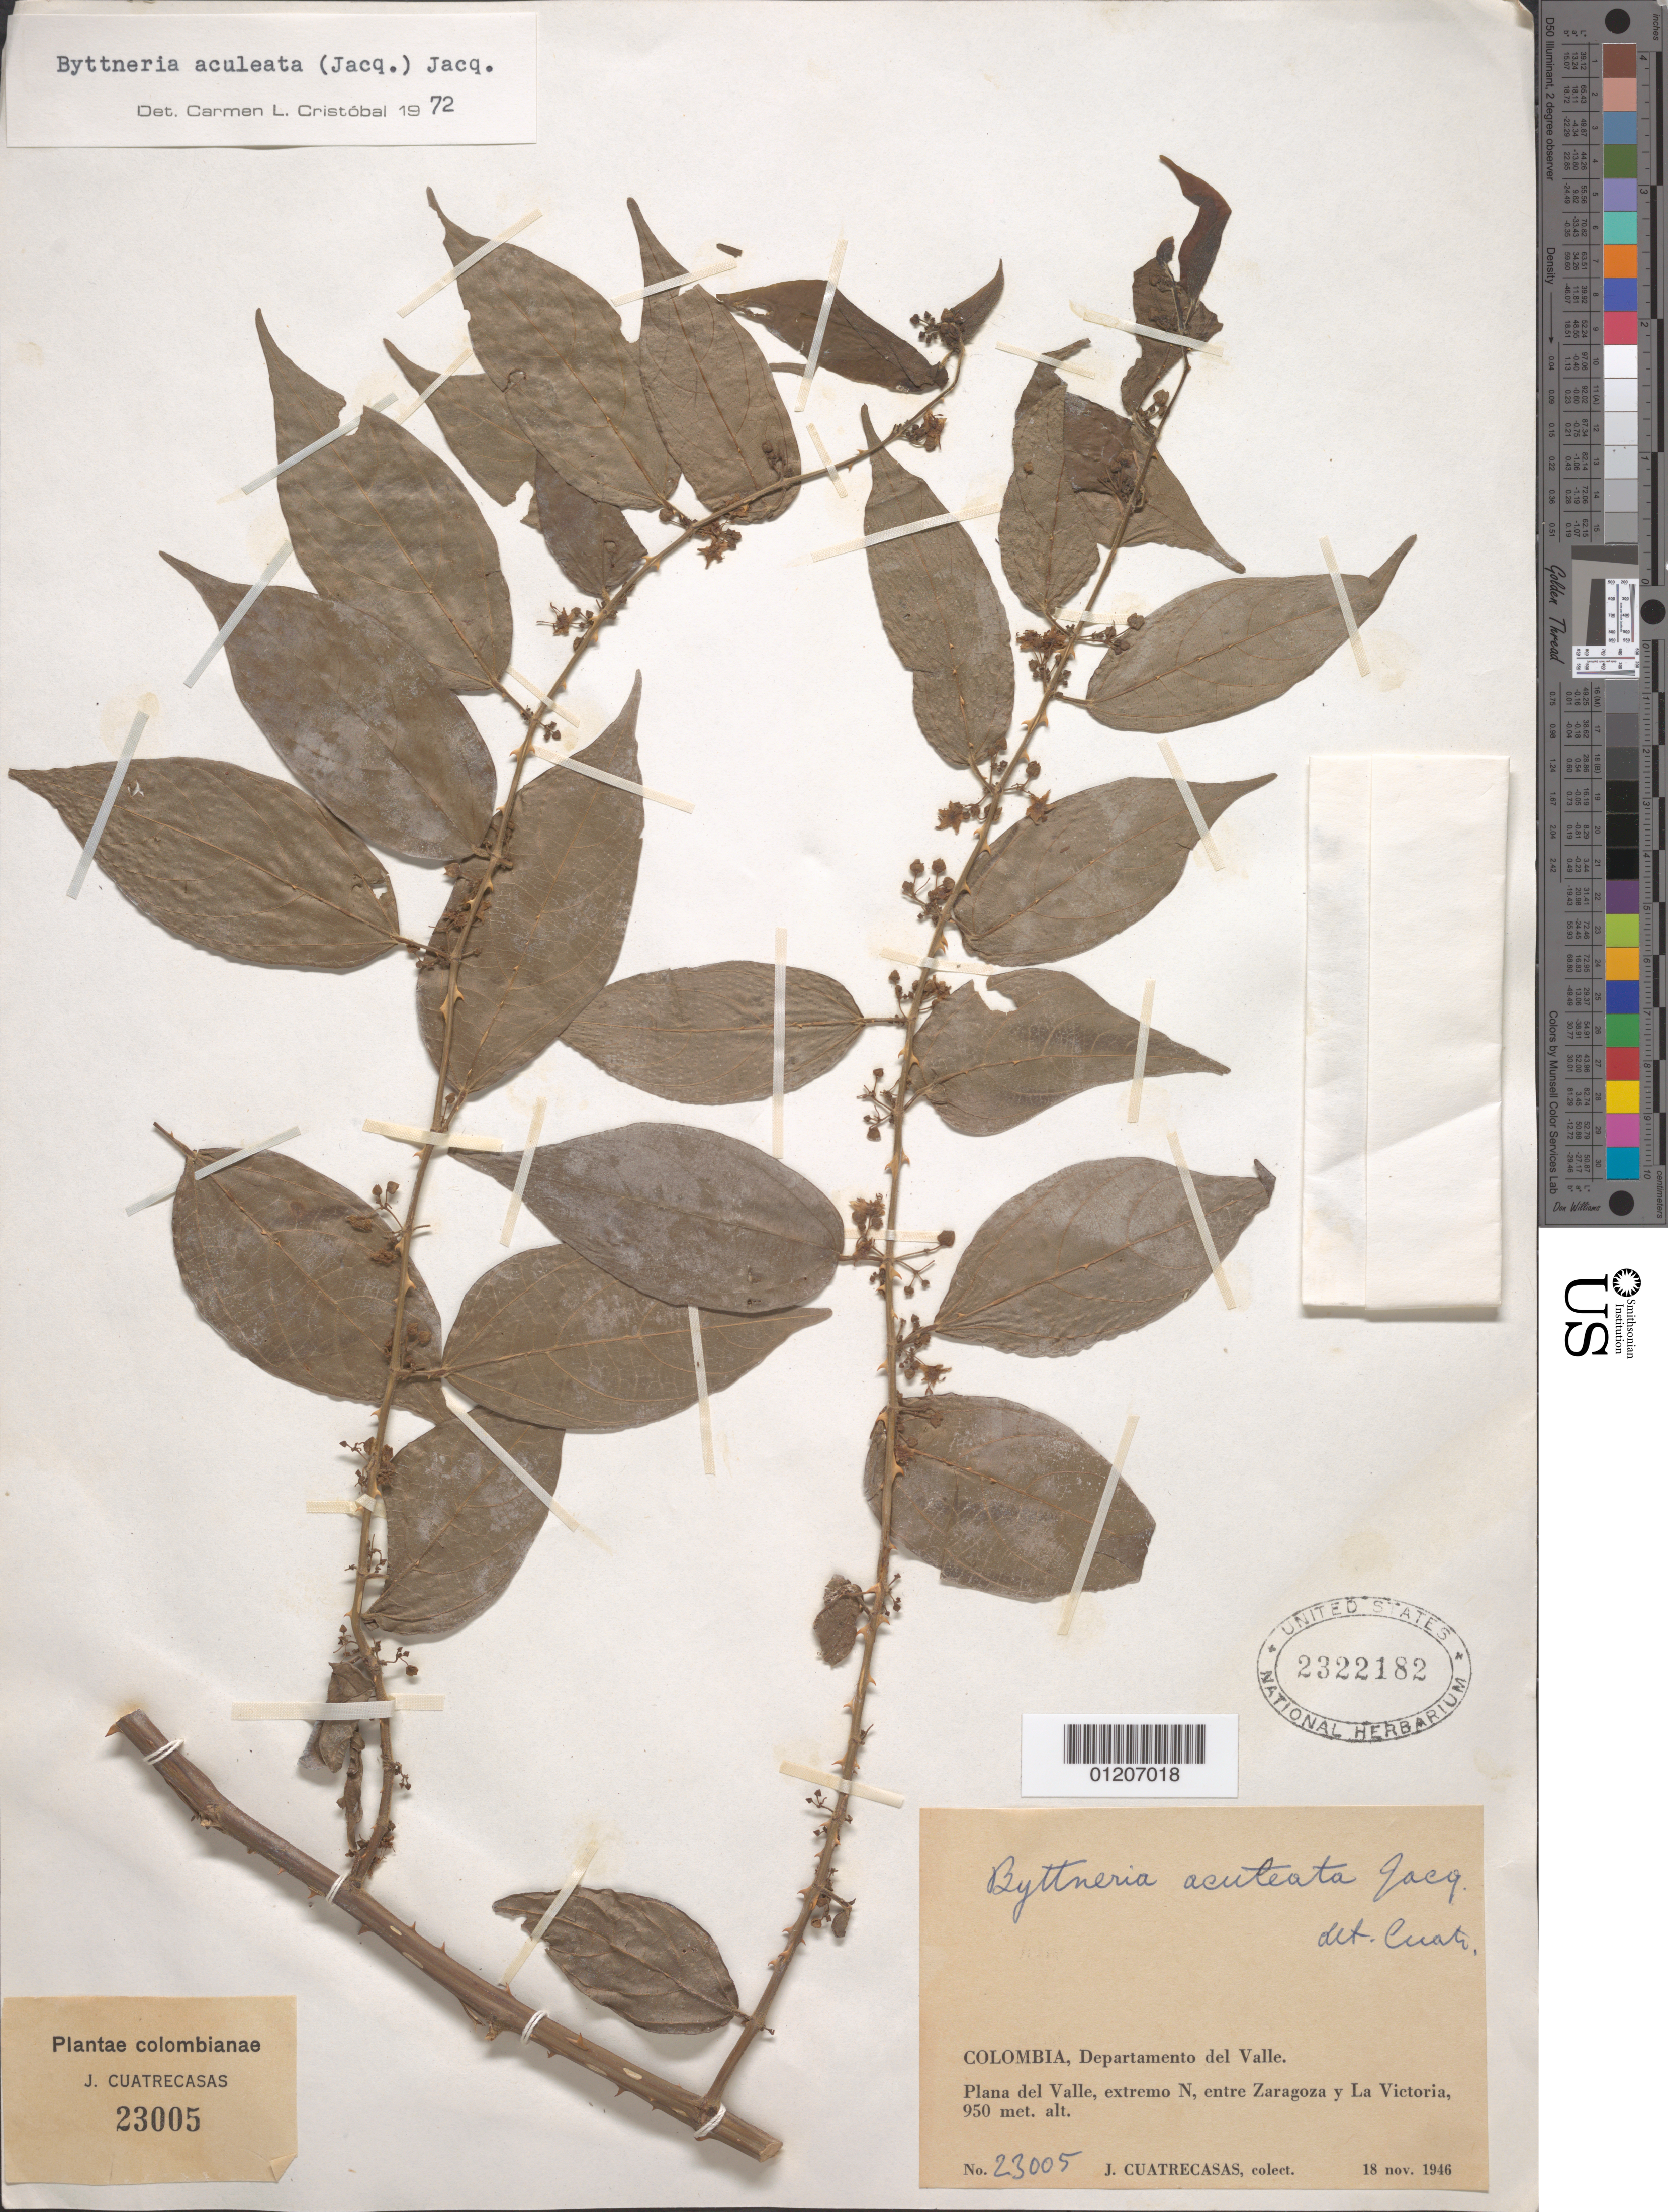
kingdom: Plantae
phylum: Tracheophyta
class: Magnoliopsida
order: Malvales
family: Malvaceae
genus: Byttneria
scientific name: Byttneria aculeata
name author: (Jacq.) Jacq.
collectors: J. Cuatrecasas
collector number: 23005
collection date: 1946-11-18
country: Colombia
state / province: Valle del Cauca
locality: Departamento del Valle. Plana del Valle, extremo N, entre Zaragoza y La Victoria.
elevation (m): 950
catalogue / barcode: US 2322182